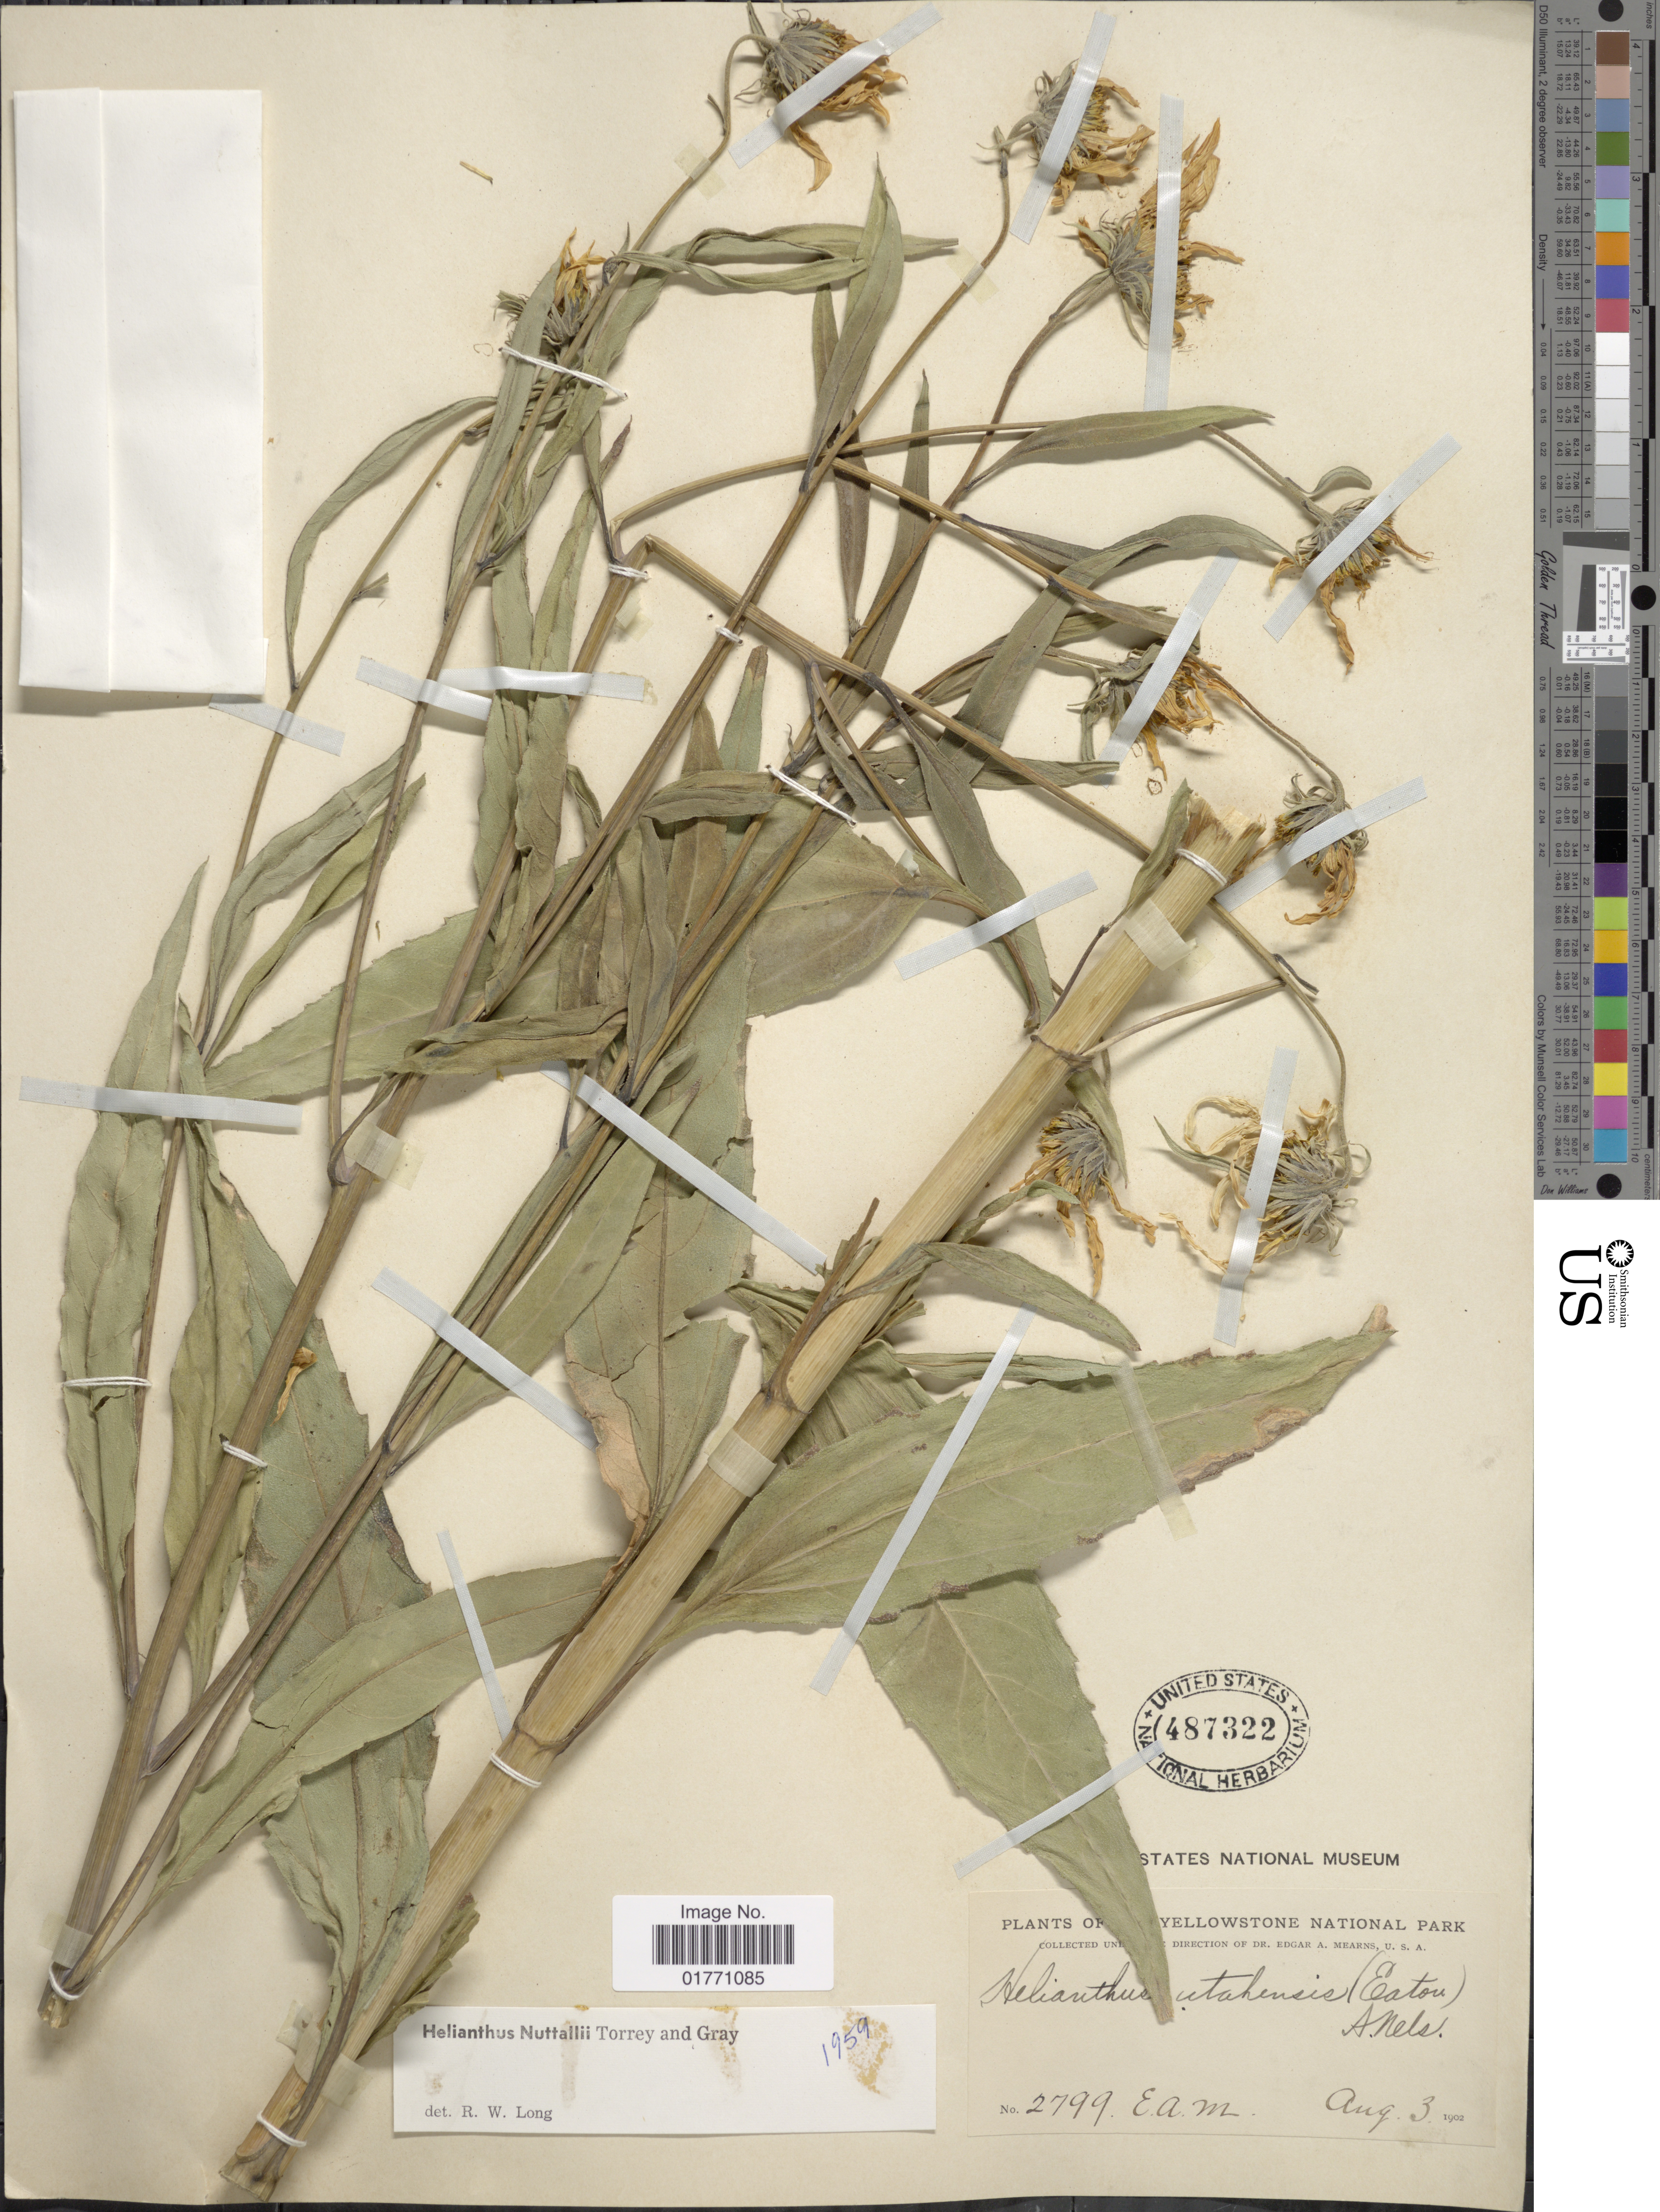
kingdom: Plantae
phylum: Tracheophyta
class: Magnoliopsida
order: Asterales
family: Asteraceae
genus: Helianthus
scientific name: Helianthus nuttallii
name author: Torr. & A. Gray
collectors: E. A. Mearns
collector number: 2799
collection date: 1902-08-03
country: United States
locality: Yellowstone National Park.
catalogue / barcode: US 487322